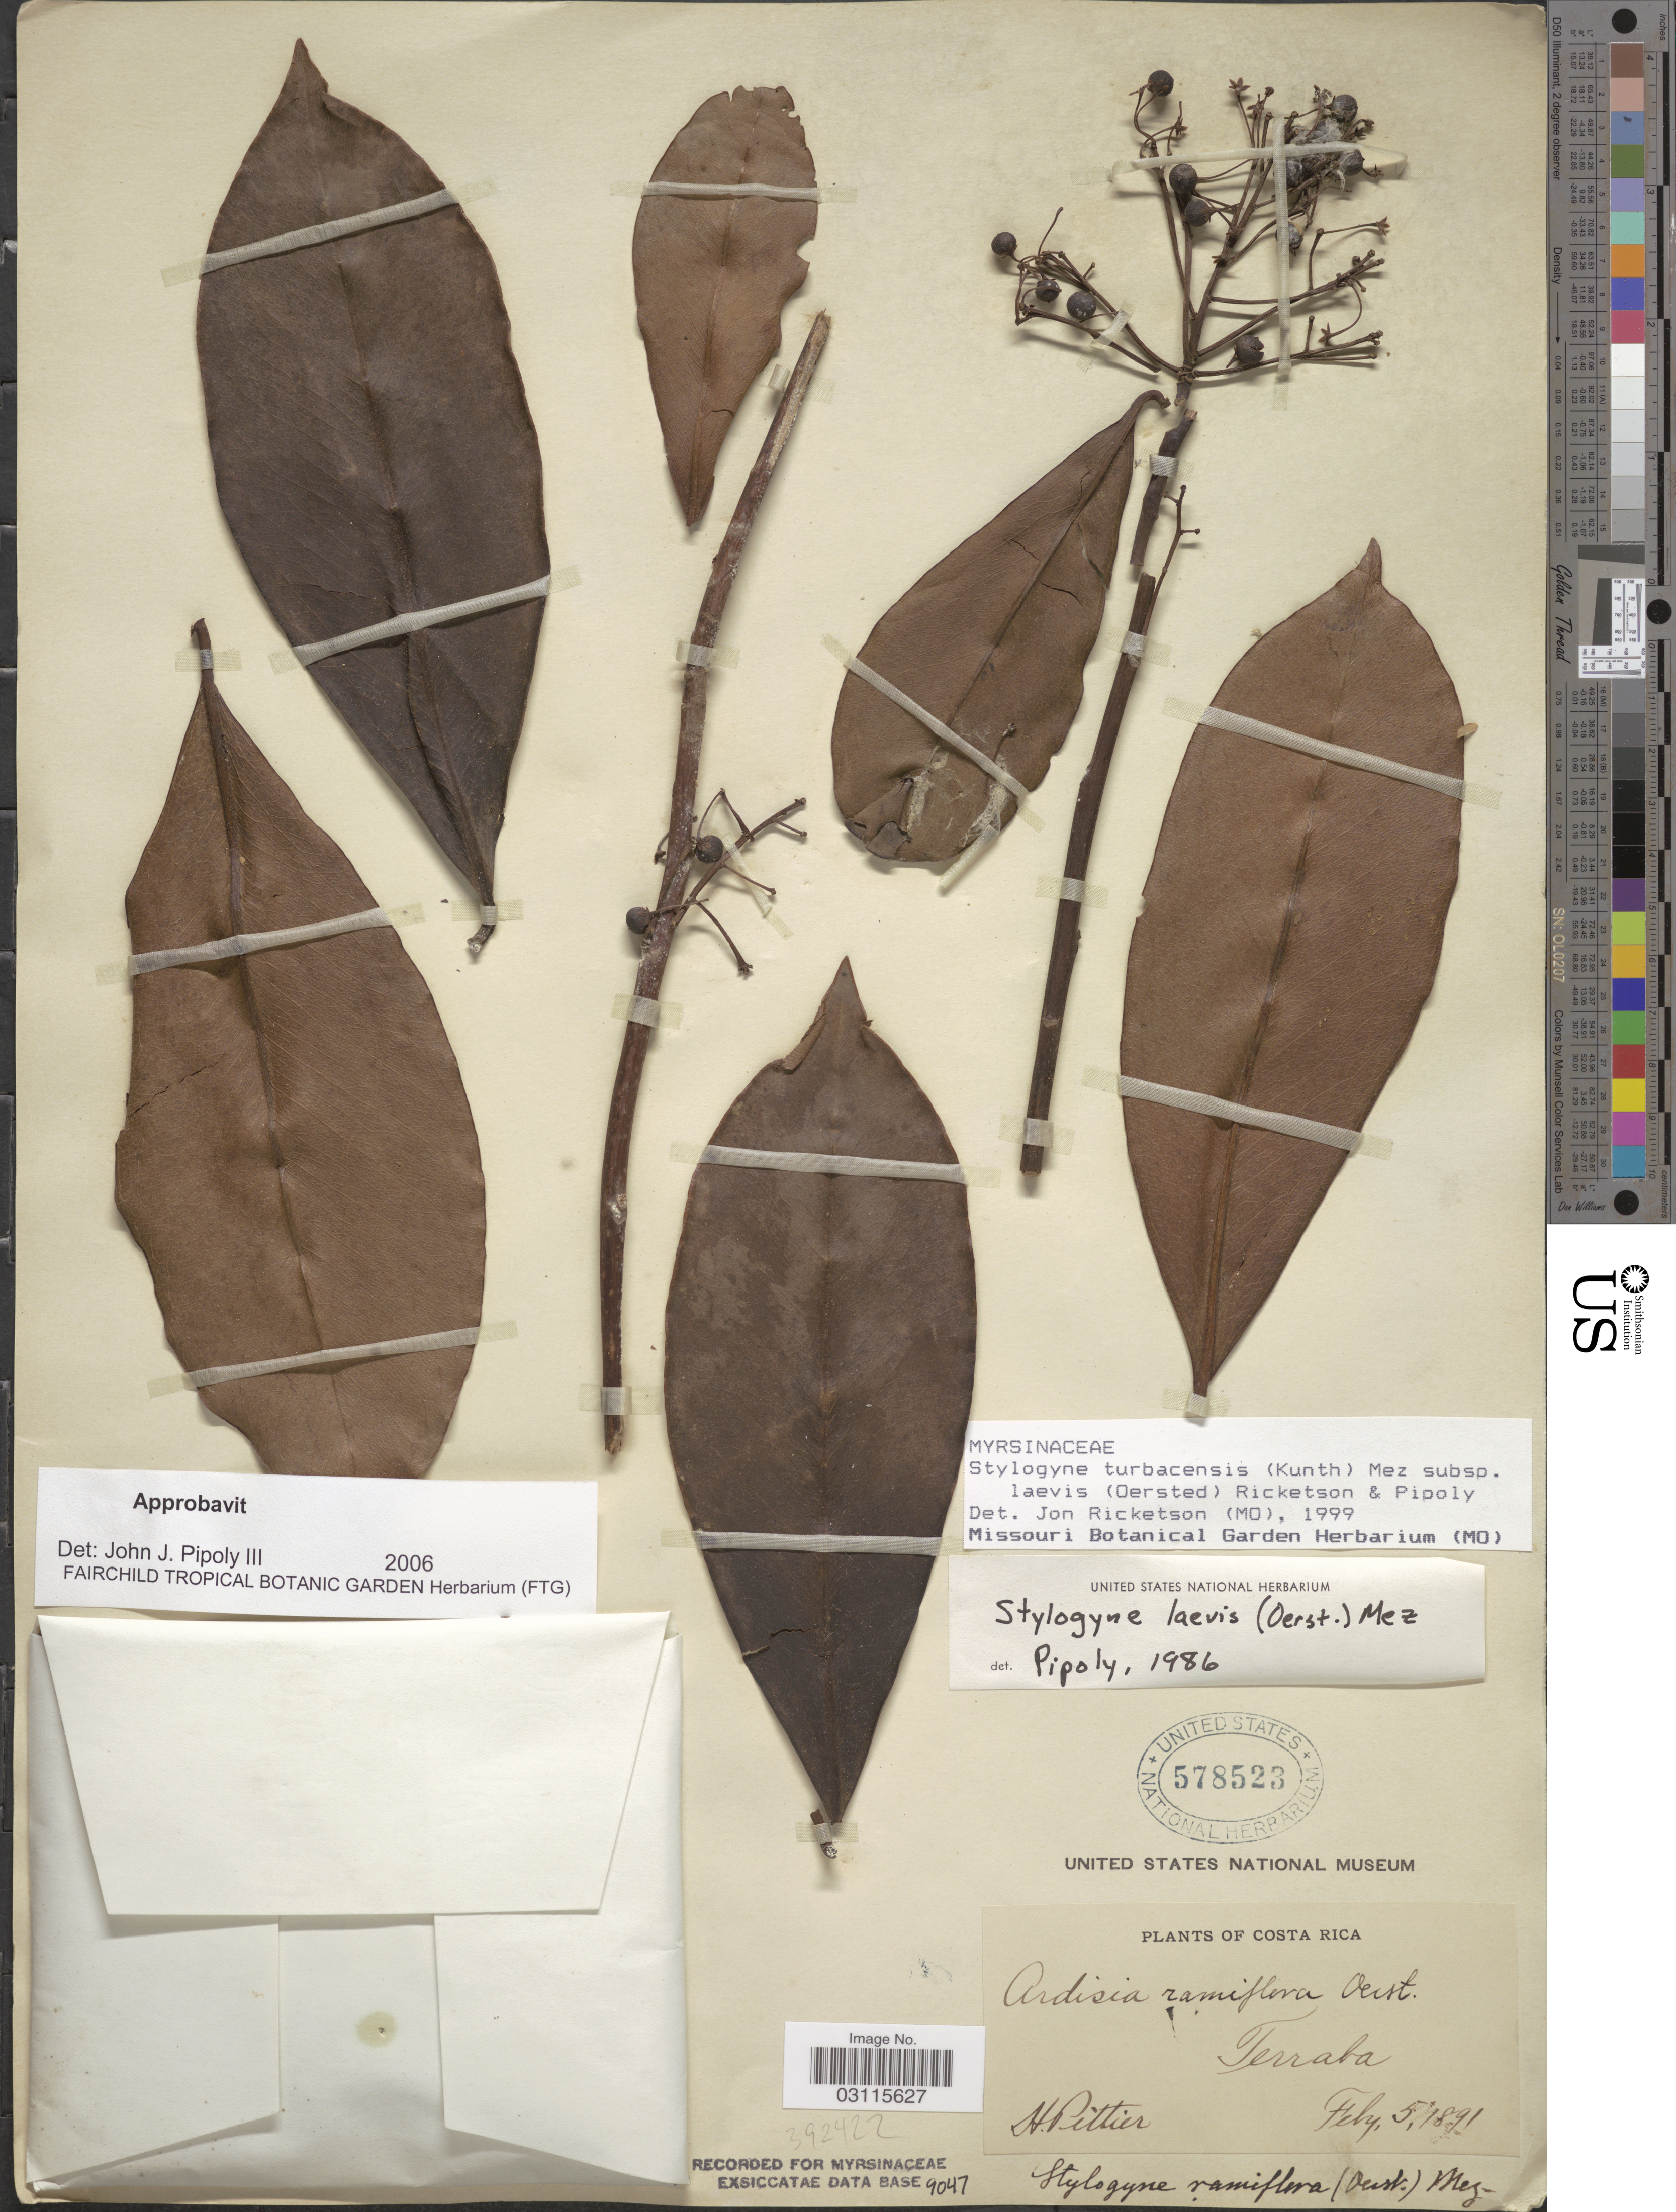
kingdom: Plantae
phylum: Tracheophyta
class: Magnoliopsida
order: Ericales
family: Primulaceae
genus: Stylogyne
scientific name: Stylogyne turbacensis subsp. laevis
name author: (Oerst.) Ricketson & Pipoly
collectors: H. F. Pittier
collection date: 1891-02-05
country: Costa Rica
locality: Terraba.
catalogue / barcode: US 578523